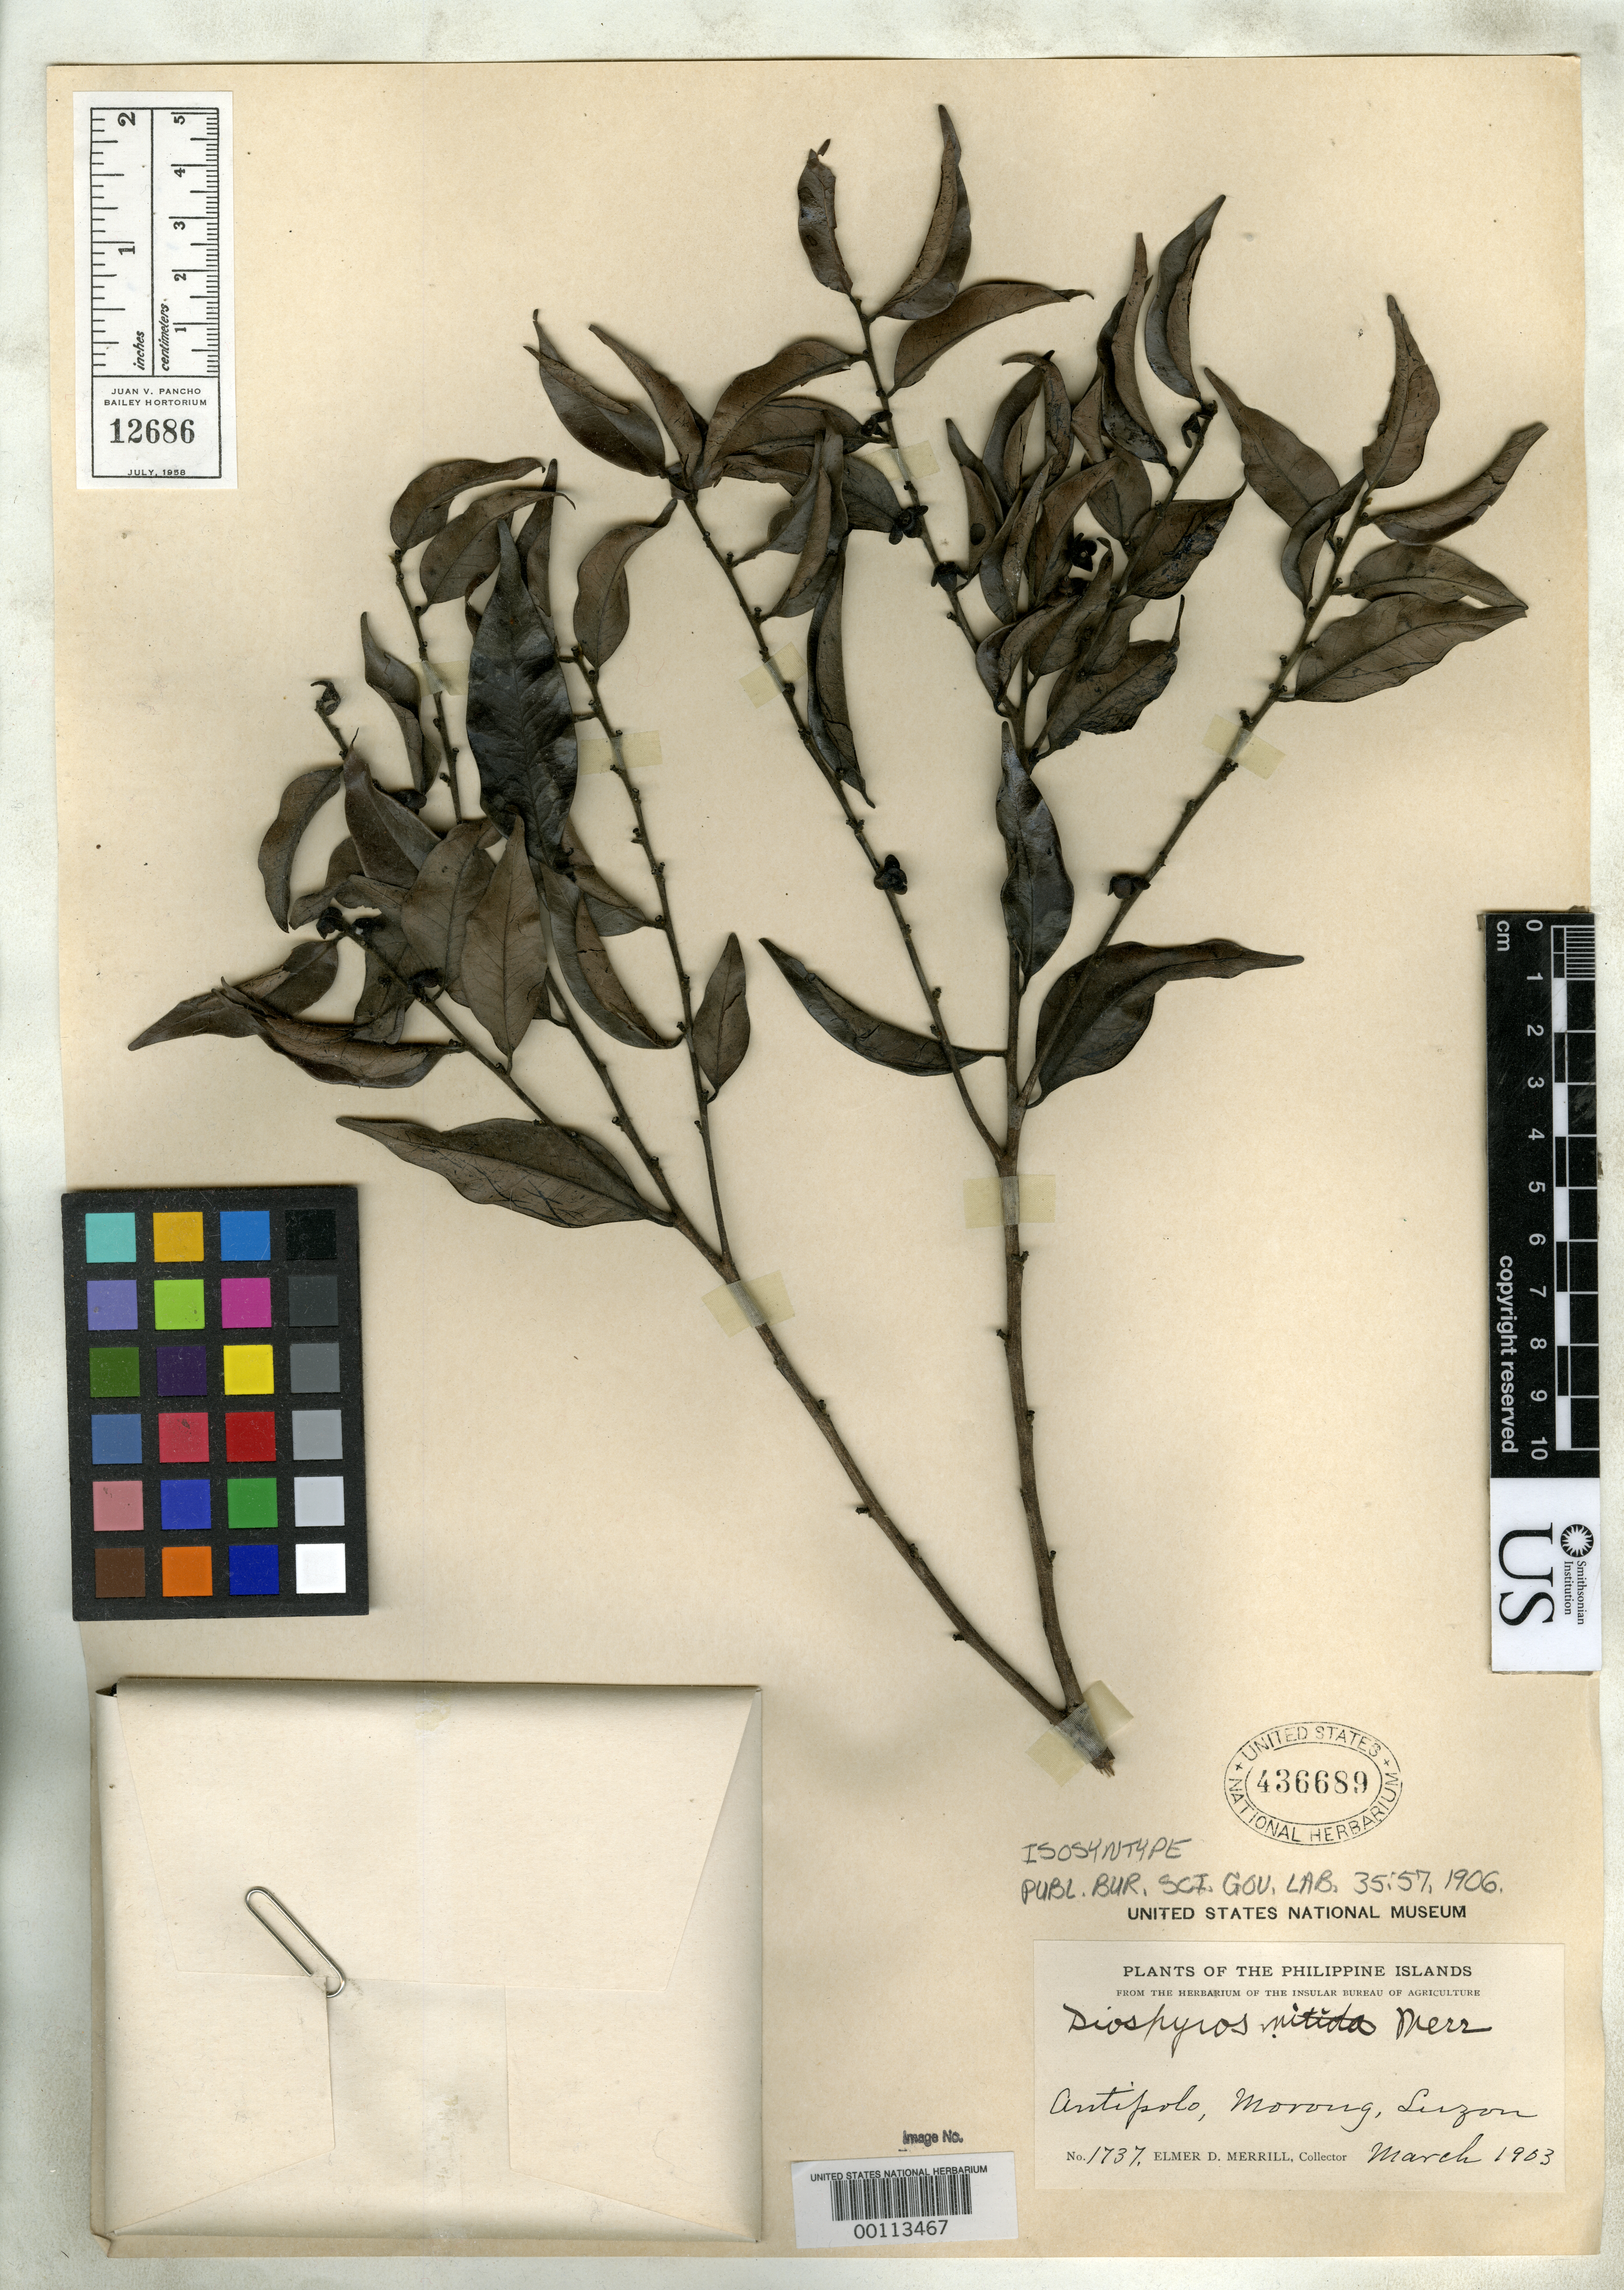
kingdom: Plantae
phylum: Tracheophyta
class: Magnoliopsida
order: Ericales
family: Ebenaceae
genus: Diospyros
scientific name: Diospyros nitida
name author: Merr.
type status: Isosyntype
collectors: E. D. Merrill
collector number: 1737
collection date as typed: Mar 1903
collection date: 1903-03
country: Philippines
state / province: Calabarzon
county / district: Rizal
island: Luzon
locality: Morong, Antipolo.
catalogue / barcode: US 436689